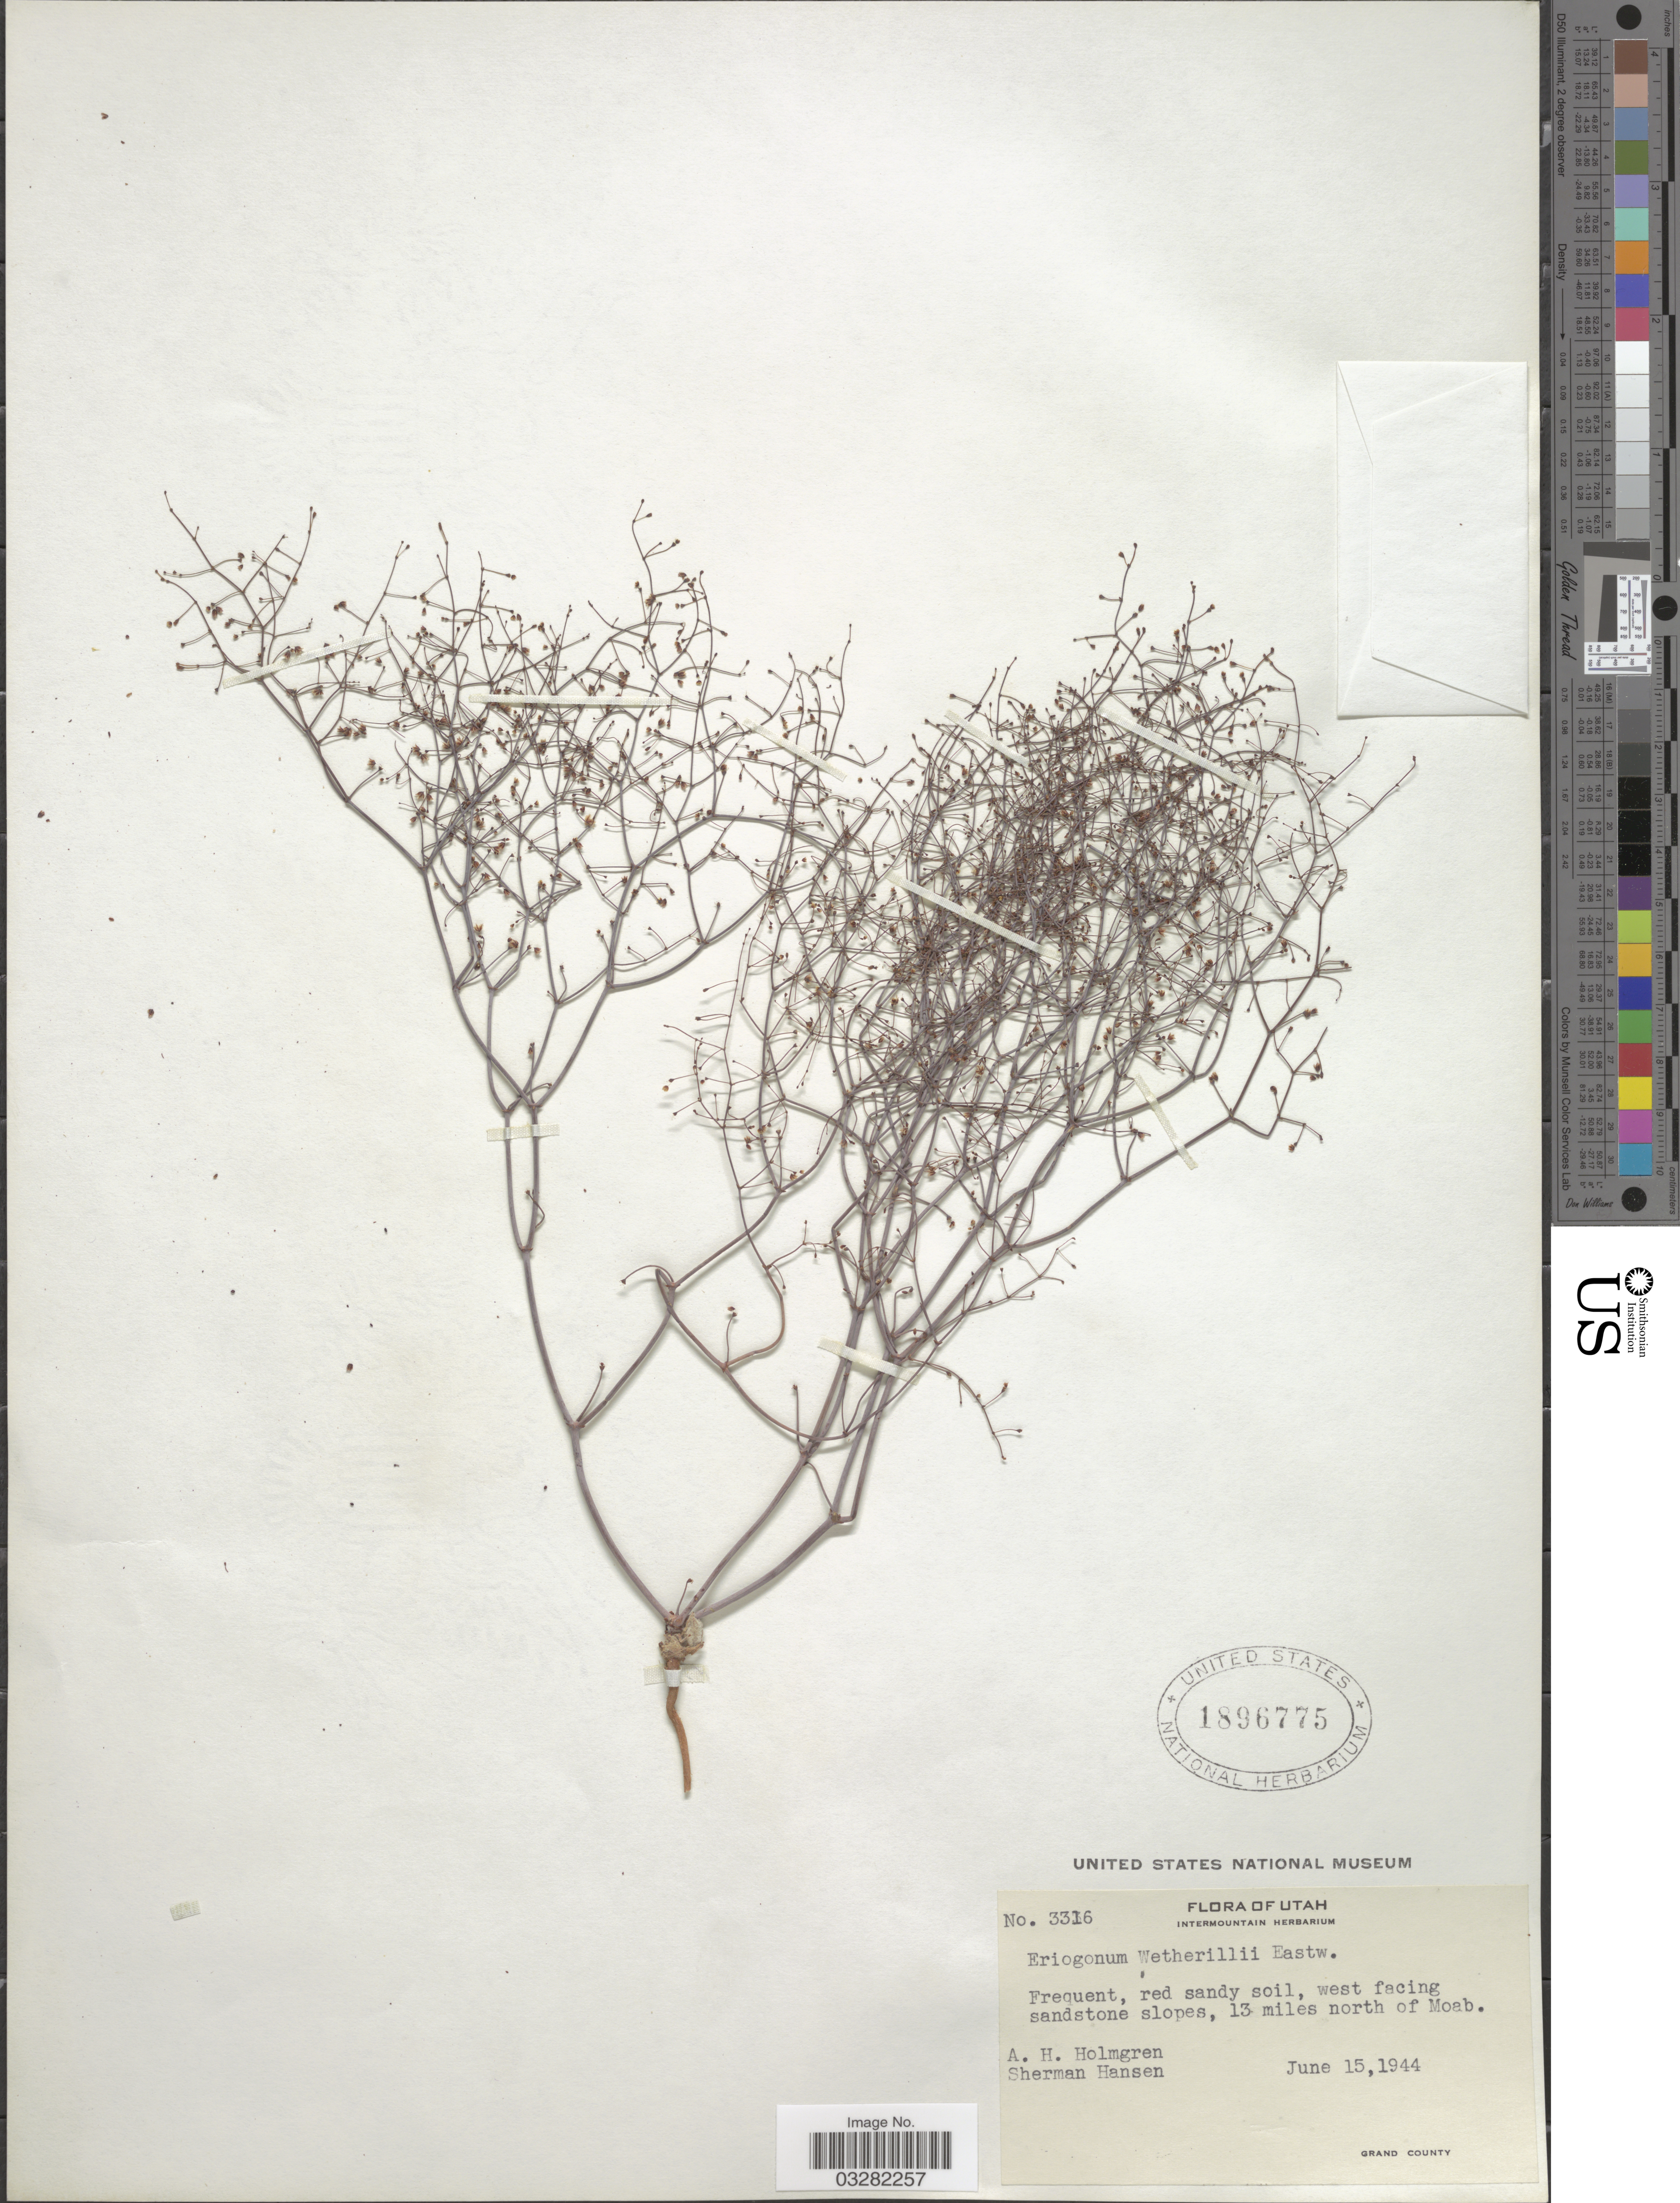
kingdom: Plantae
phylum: Tracheophyta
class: Magnoliopsida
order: Caryophyllales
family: Polygonaceae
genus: Eriogonum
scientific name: Eriogonum wetherillii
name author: Eastw.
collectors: A. H. Holmgren & S. Hansen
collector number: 3316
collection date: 1944-06-15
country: United States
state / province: Utah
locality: West facing sandstone slopes, 13 miles north of Moab.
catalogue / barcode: US 1896775